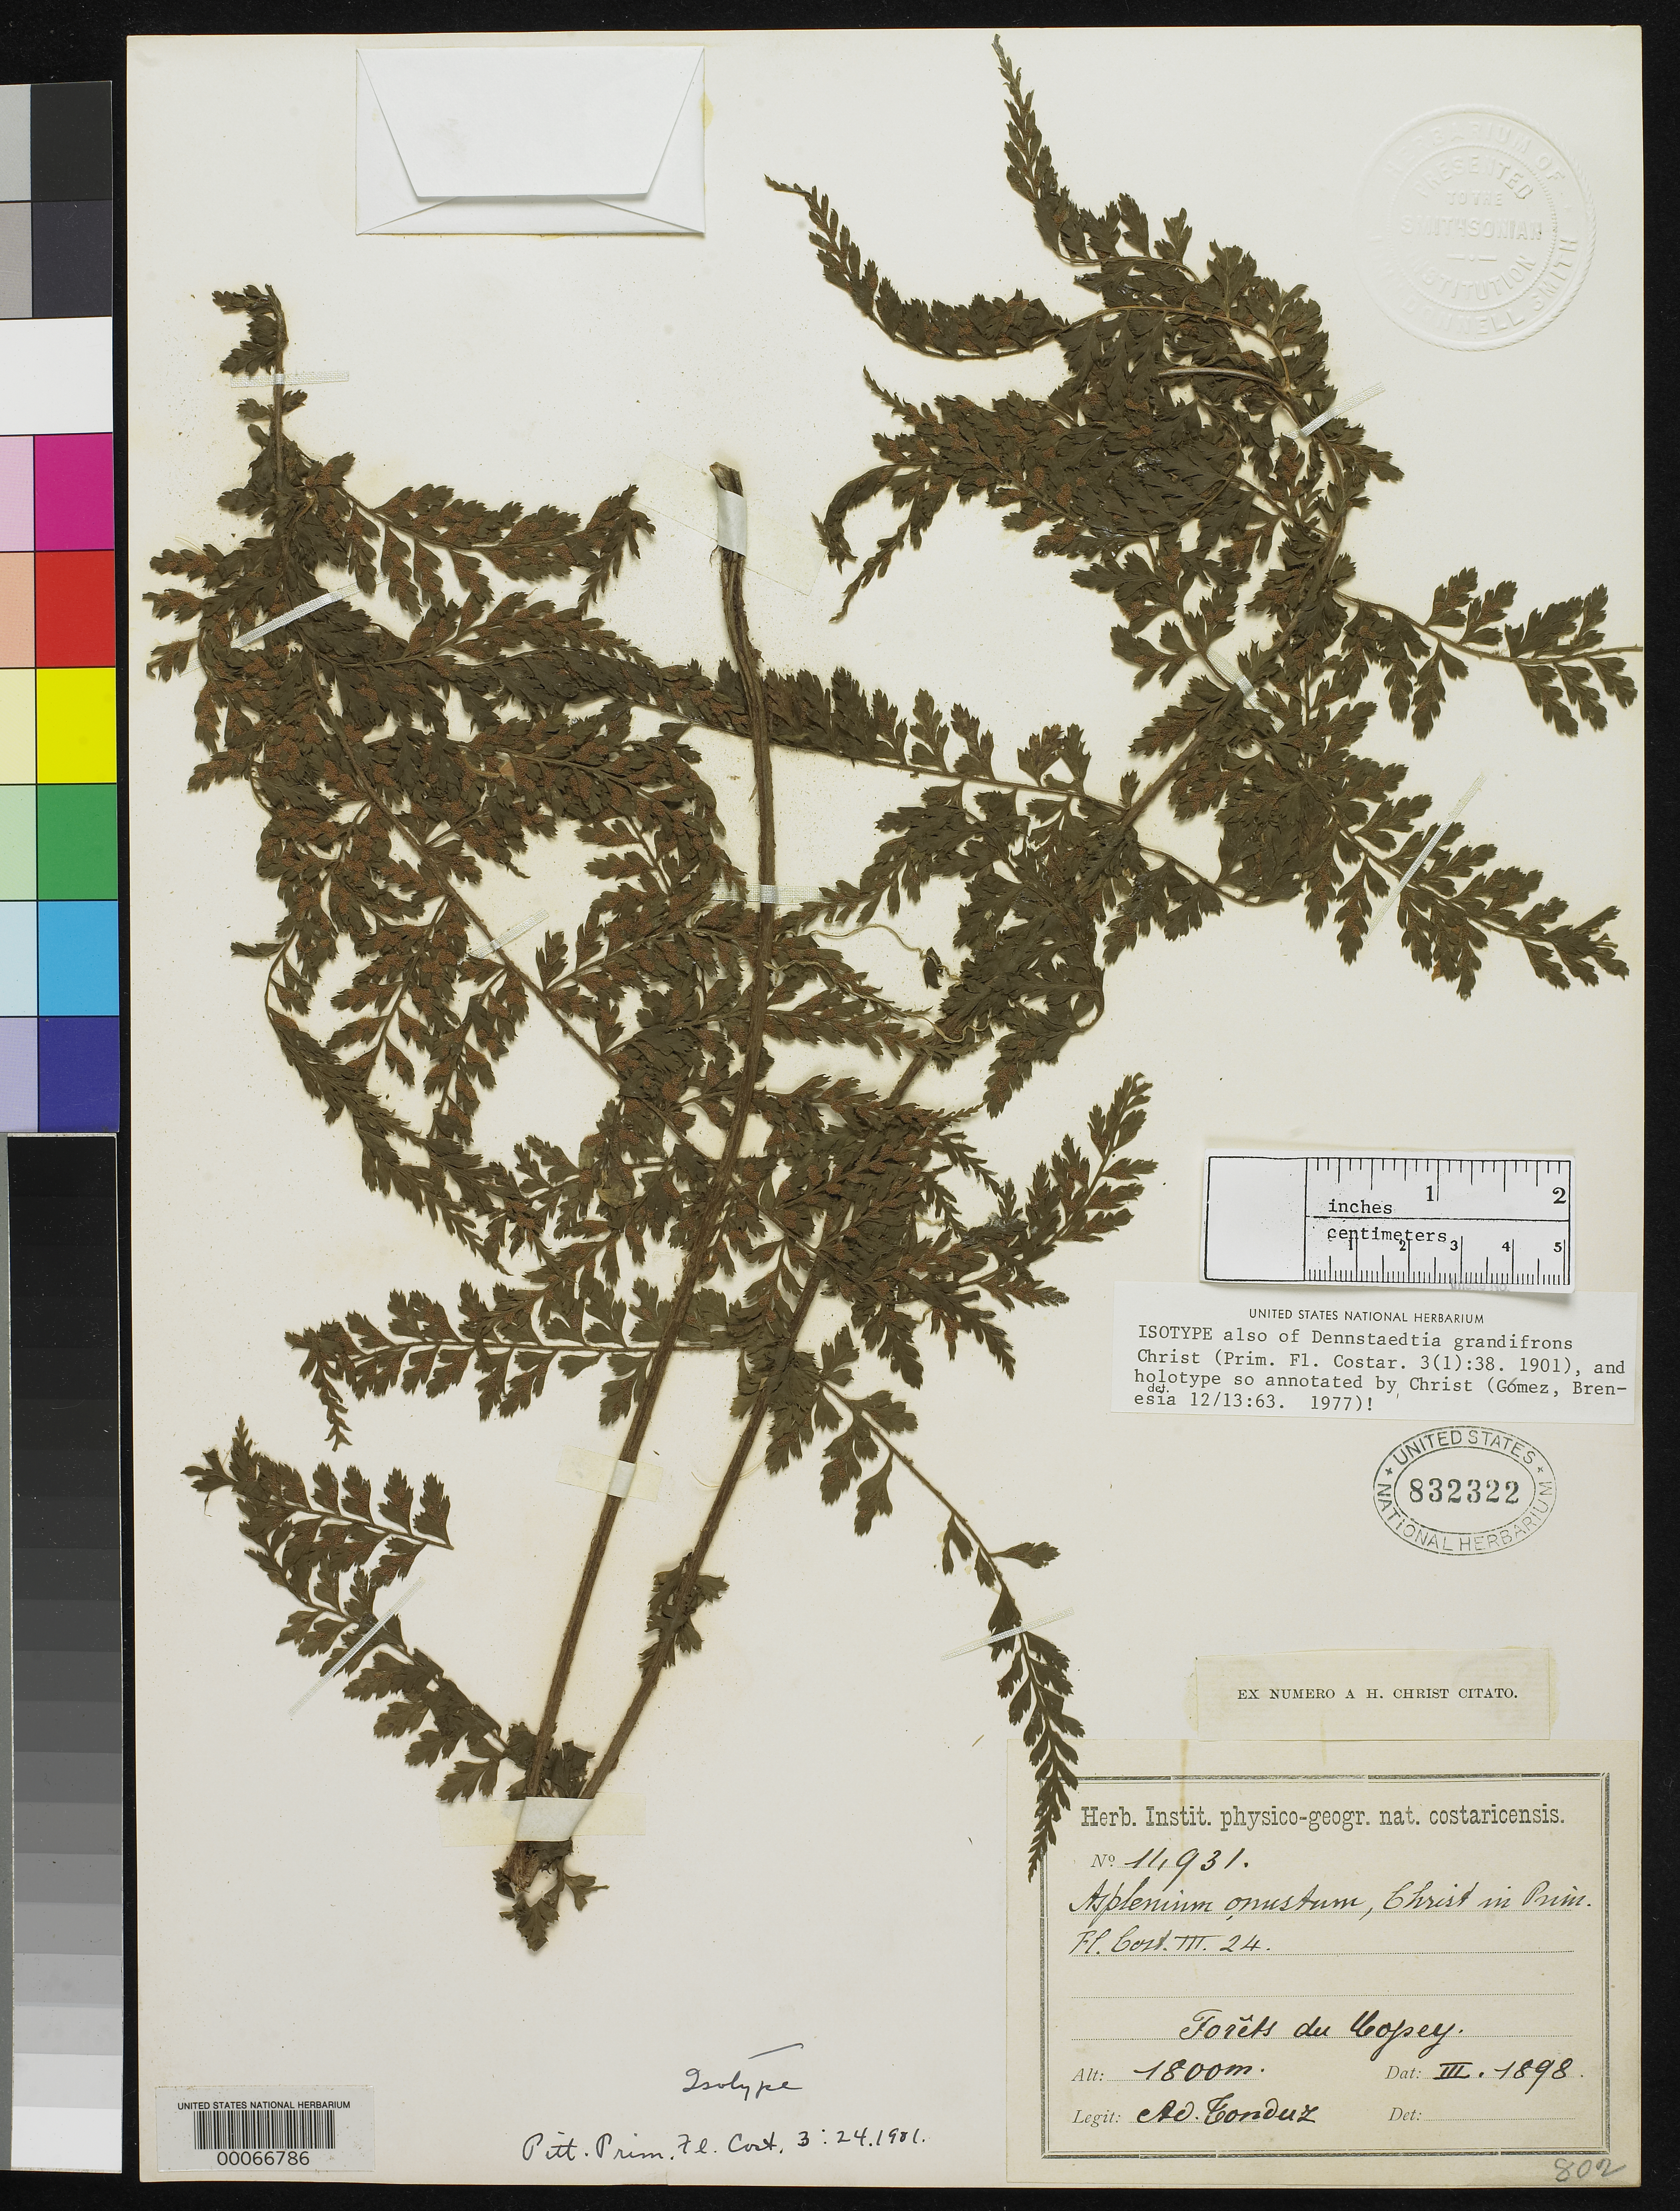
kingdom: Plantae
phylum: Tracheophyta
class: Polypodiopsida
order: Polypodiales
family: Aspleniaceae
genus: Asplenium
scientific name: Asplenium onustum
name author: Christ in Pittier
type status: Isotype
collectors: A. Tonduz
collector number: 11931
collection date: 1900-04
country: Costa Rica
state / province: Guanacaste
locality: forets de Nicoya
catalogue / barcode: US 832322